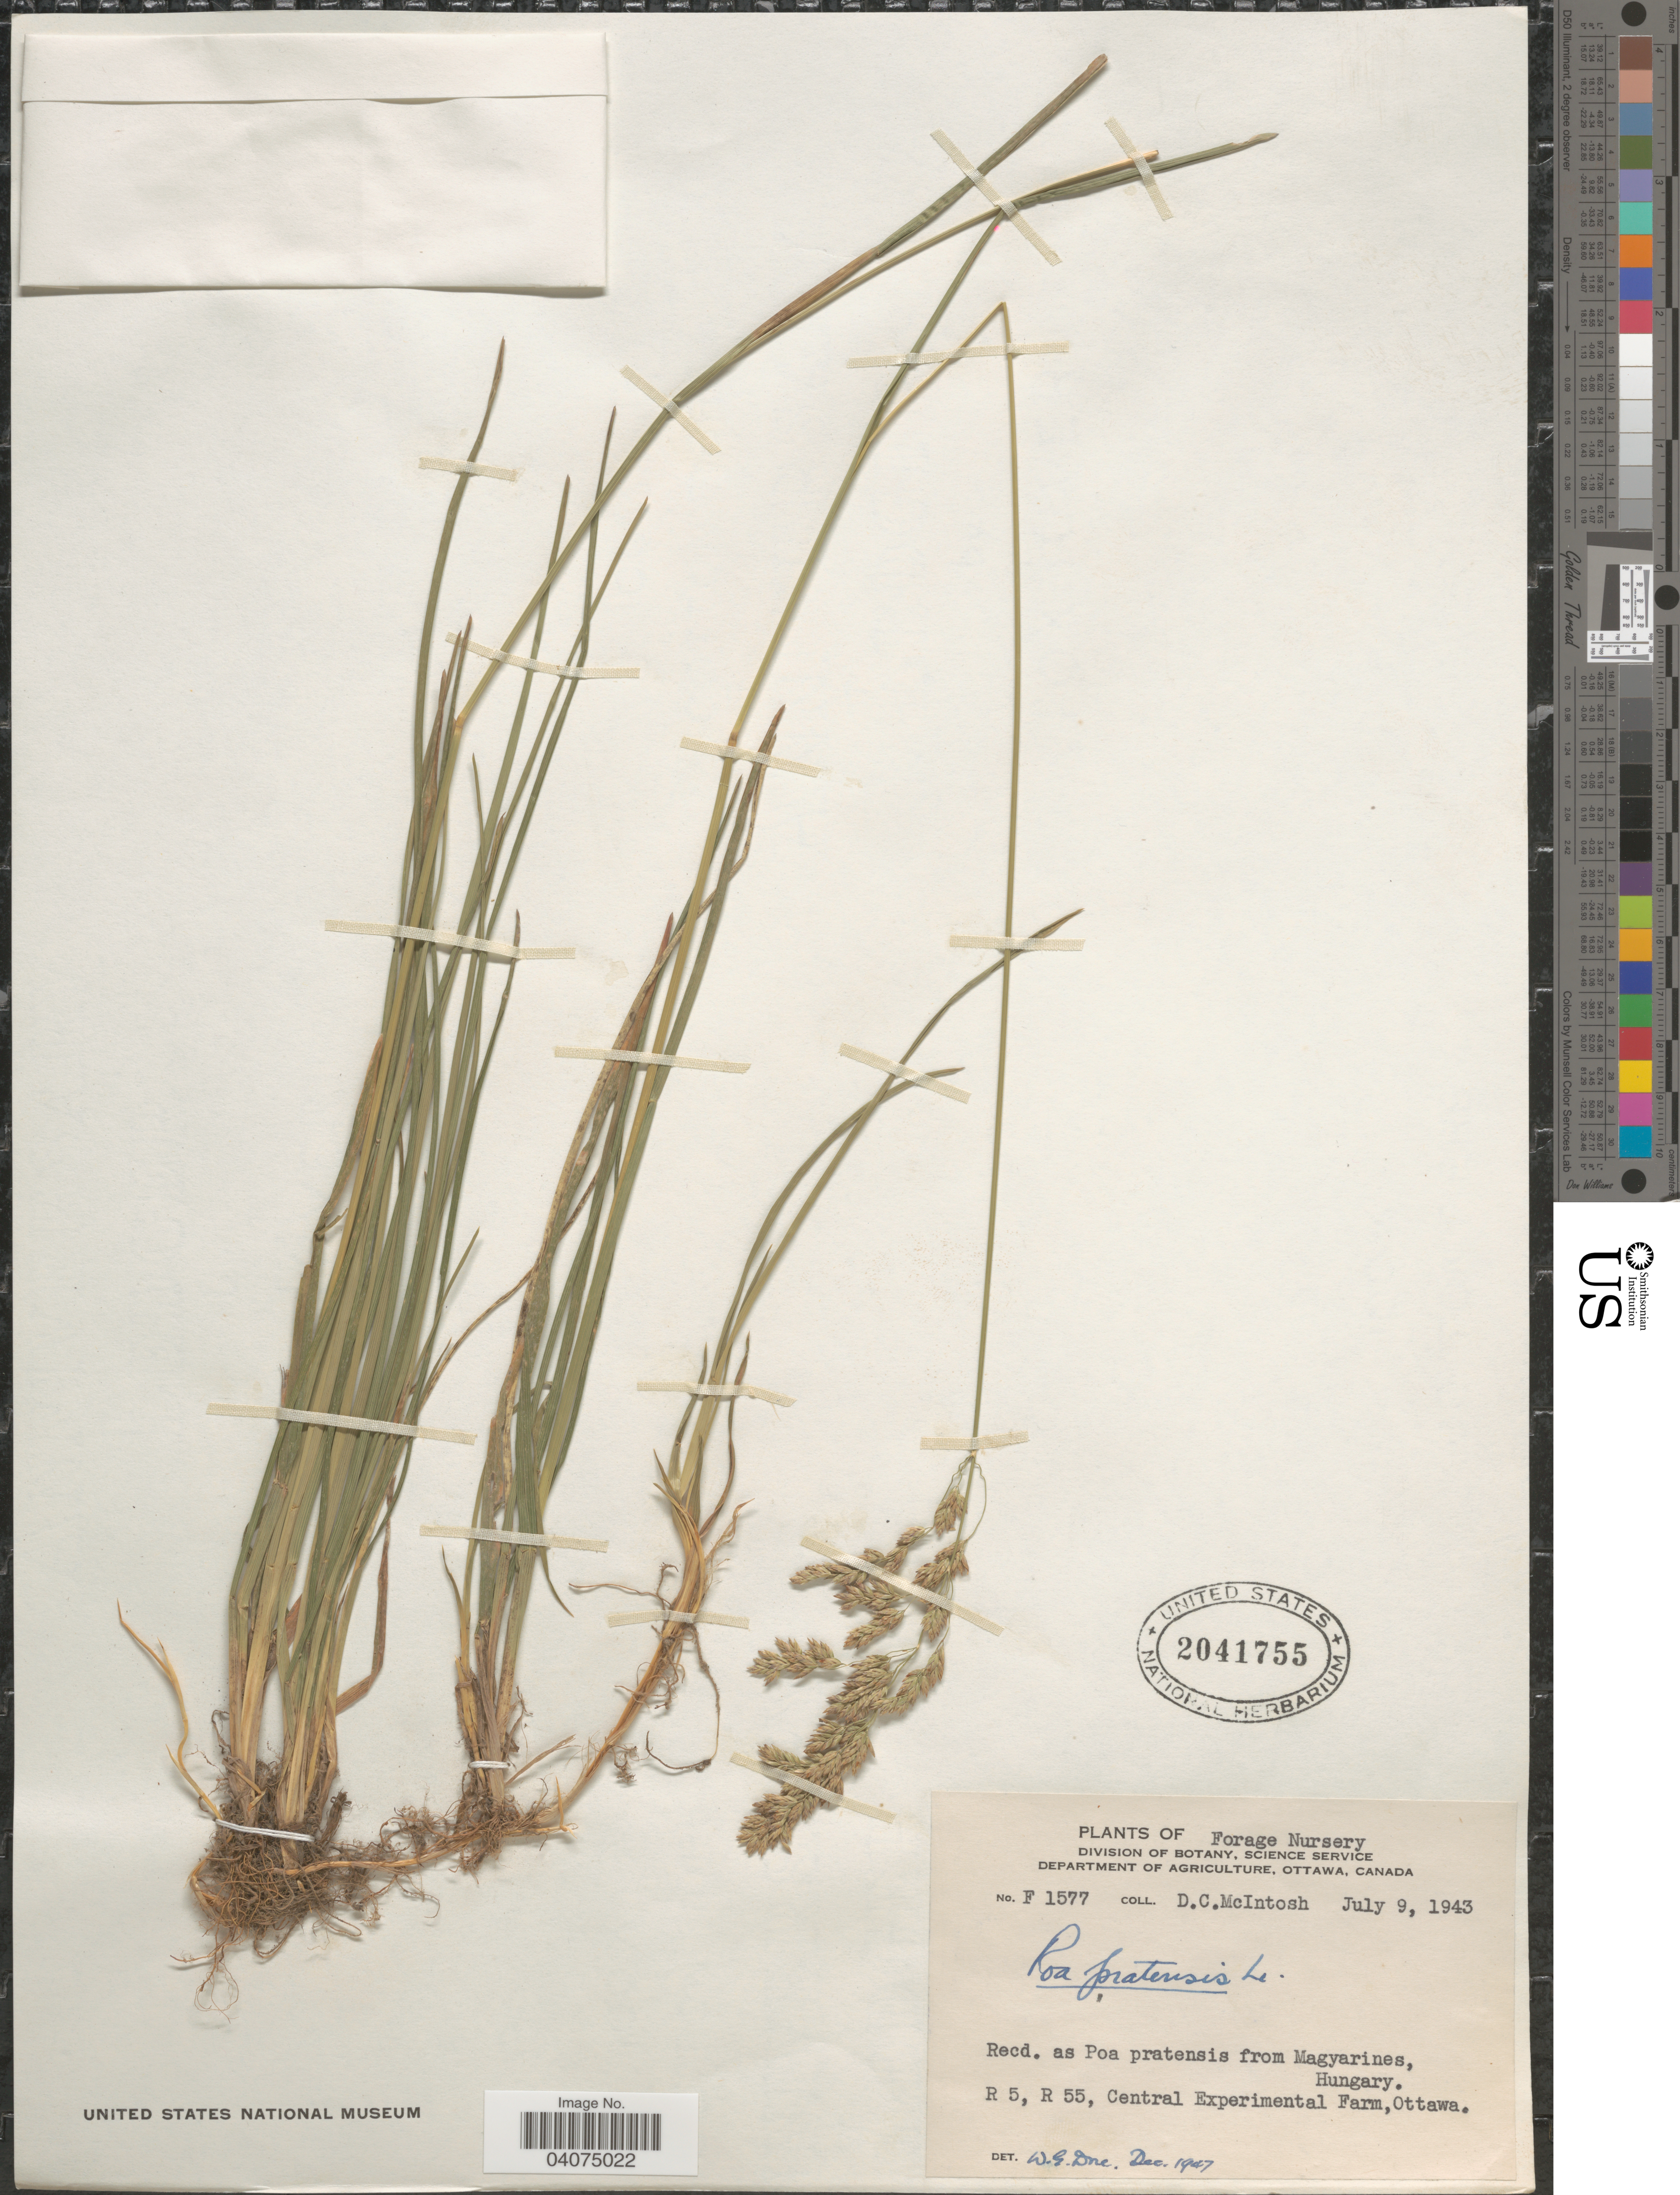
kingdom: Plantae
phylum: Tracheophyta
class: Liliopsida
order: Poales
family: Poaceae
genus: Poa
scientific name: Poa pratensis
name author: L.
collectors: D. McIntosh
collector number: F1577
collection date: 1943-07-09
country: Canada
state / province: Ontario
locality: Forage Nursery. R 5, R 55, Central Experimental Farm, Ottawa.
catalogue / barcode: US 2041755